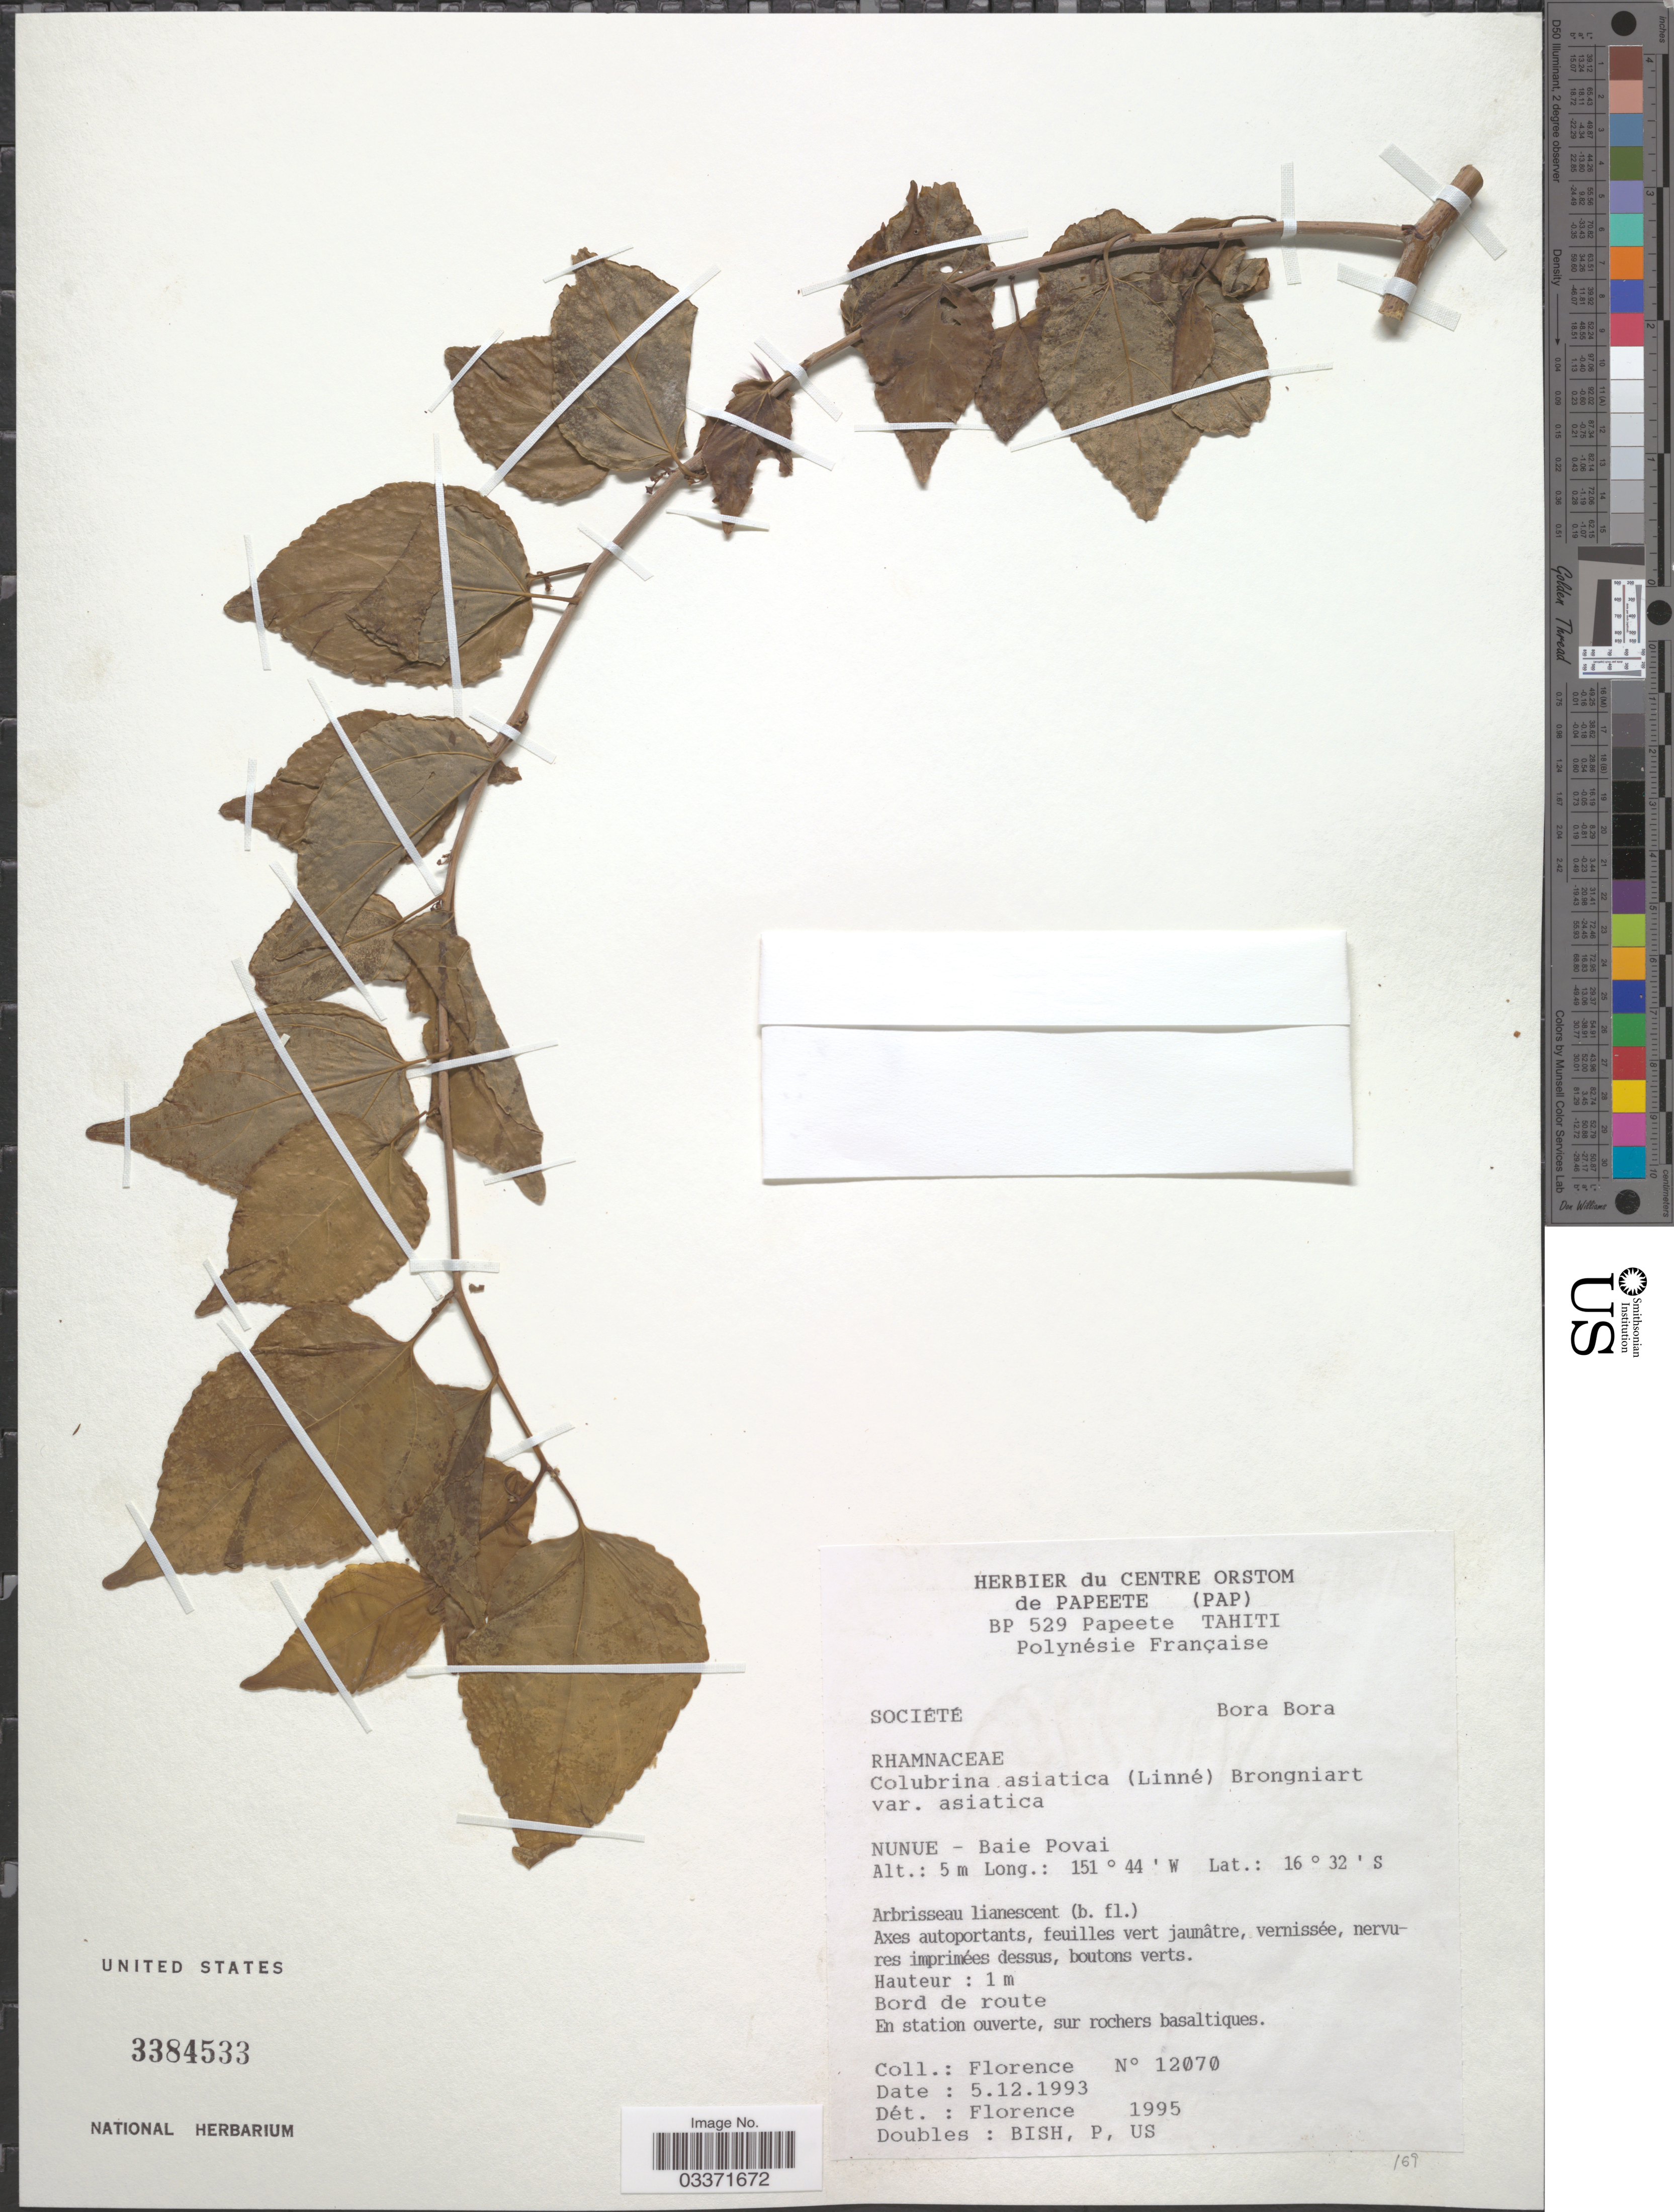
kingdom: Plantae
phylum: Tracheophyta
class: Magnoliopsida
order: Rosales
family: Rhamnaceae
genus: Colubrina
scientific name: Colubrina asiatica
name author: (L.) Brongn.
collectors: -. Florence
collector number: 12070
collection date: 1993-12-05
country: French Polynesia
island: Bora Bora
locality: Société, Bora Bora, Nunue - Baie Povai.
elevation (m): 5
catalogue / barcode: US 3384533